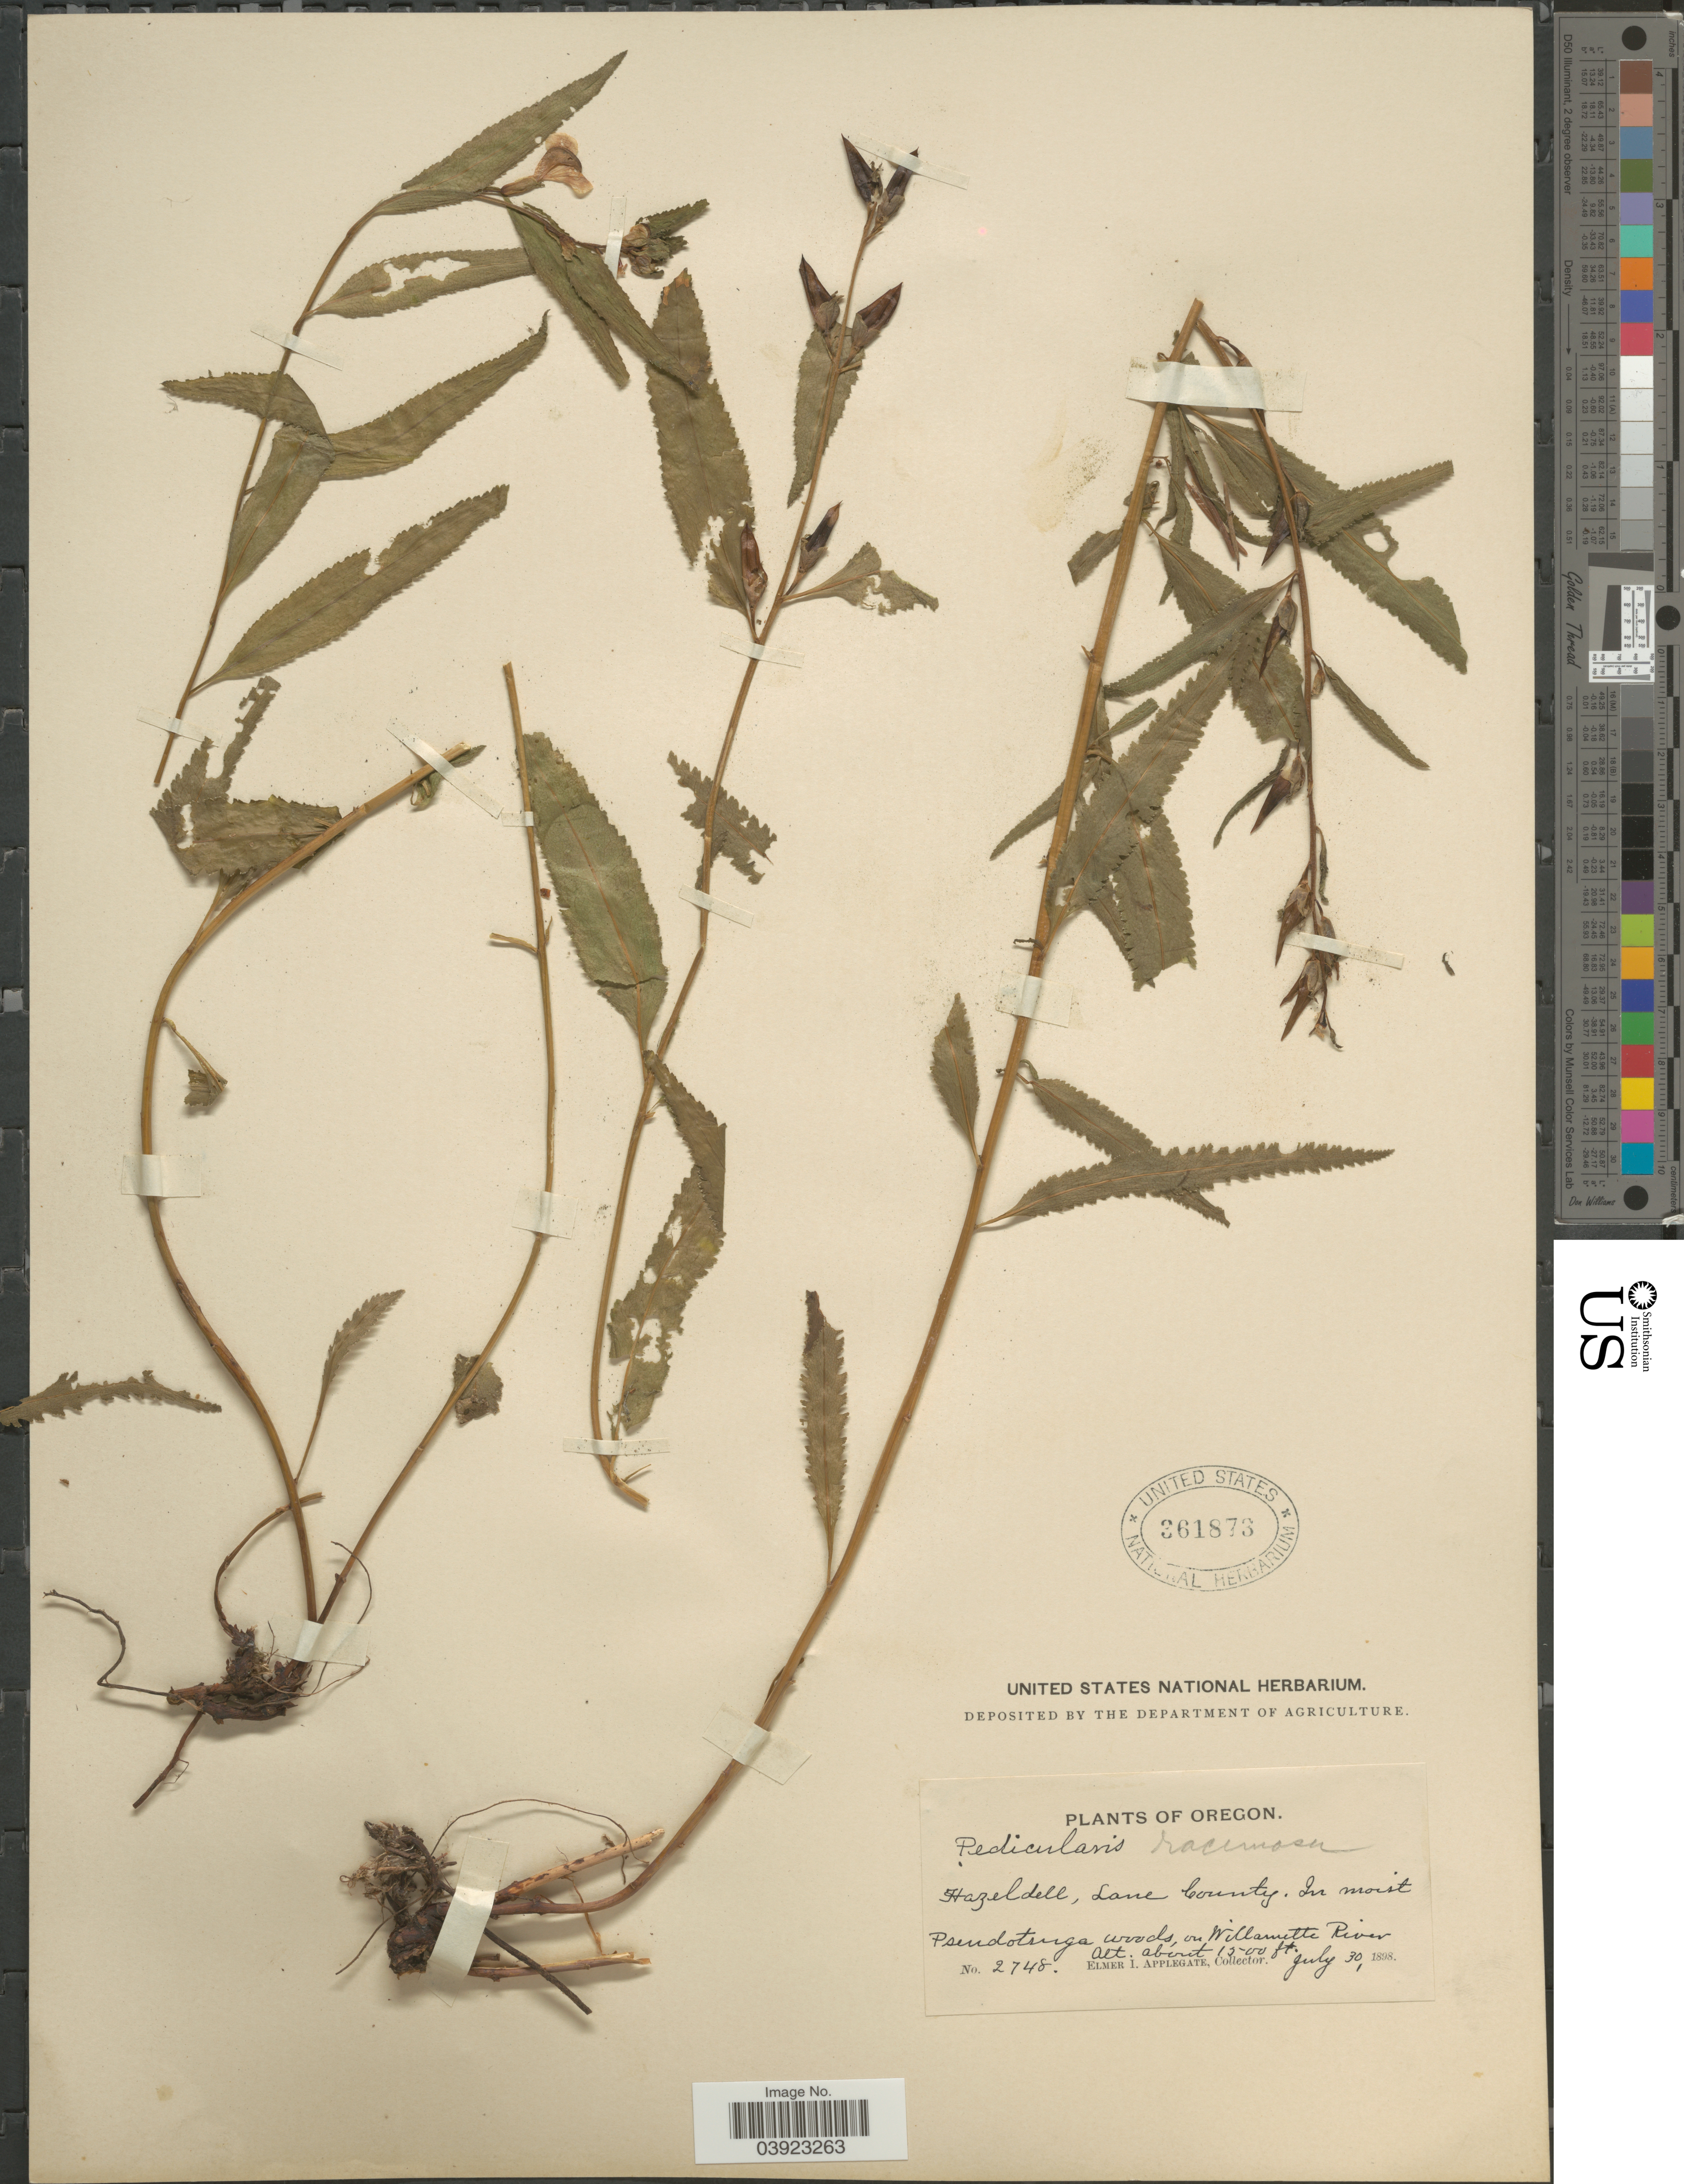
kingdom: Plantae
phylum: Tracheophyta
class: Magnoliopsida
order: Lamiales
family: Orobanchaceae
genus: Pedicularis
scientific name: Pedicularis racemosa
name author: Douglas ex Benth.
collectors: E. I. Applegate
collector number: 2748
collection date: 1898-07-30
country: United States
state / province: Oregon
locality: Hazeldell, Lane County. On Willamette River.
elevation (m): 457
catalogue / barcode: US 361873